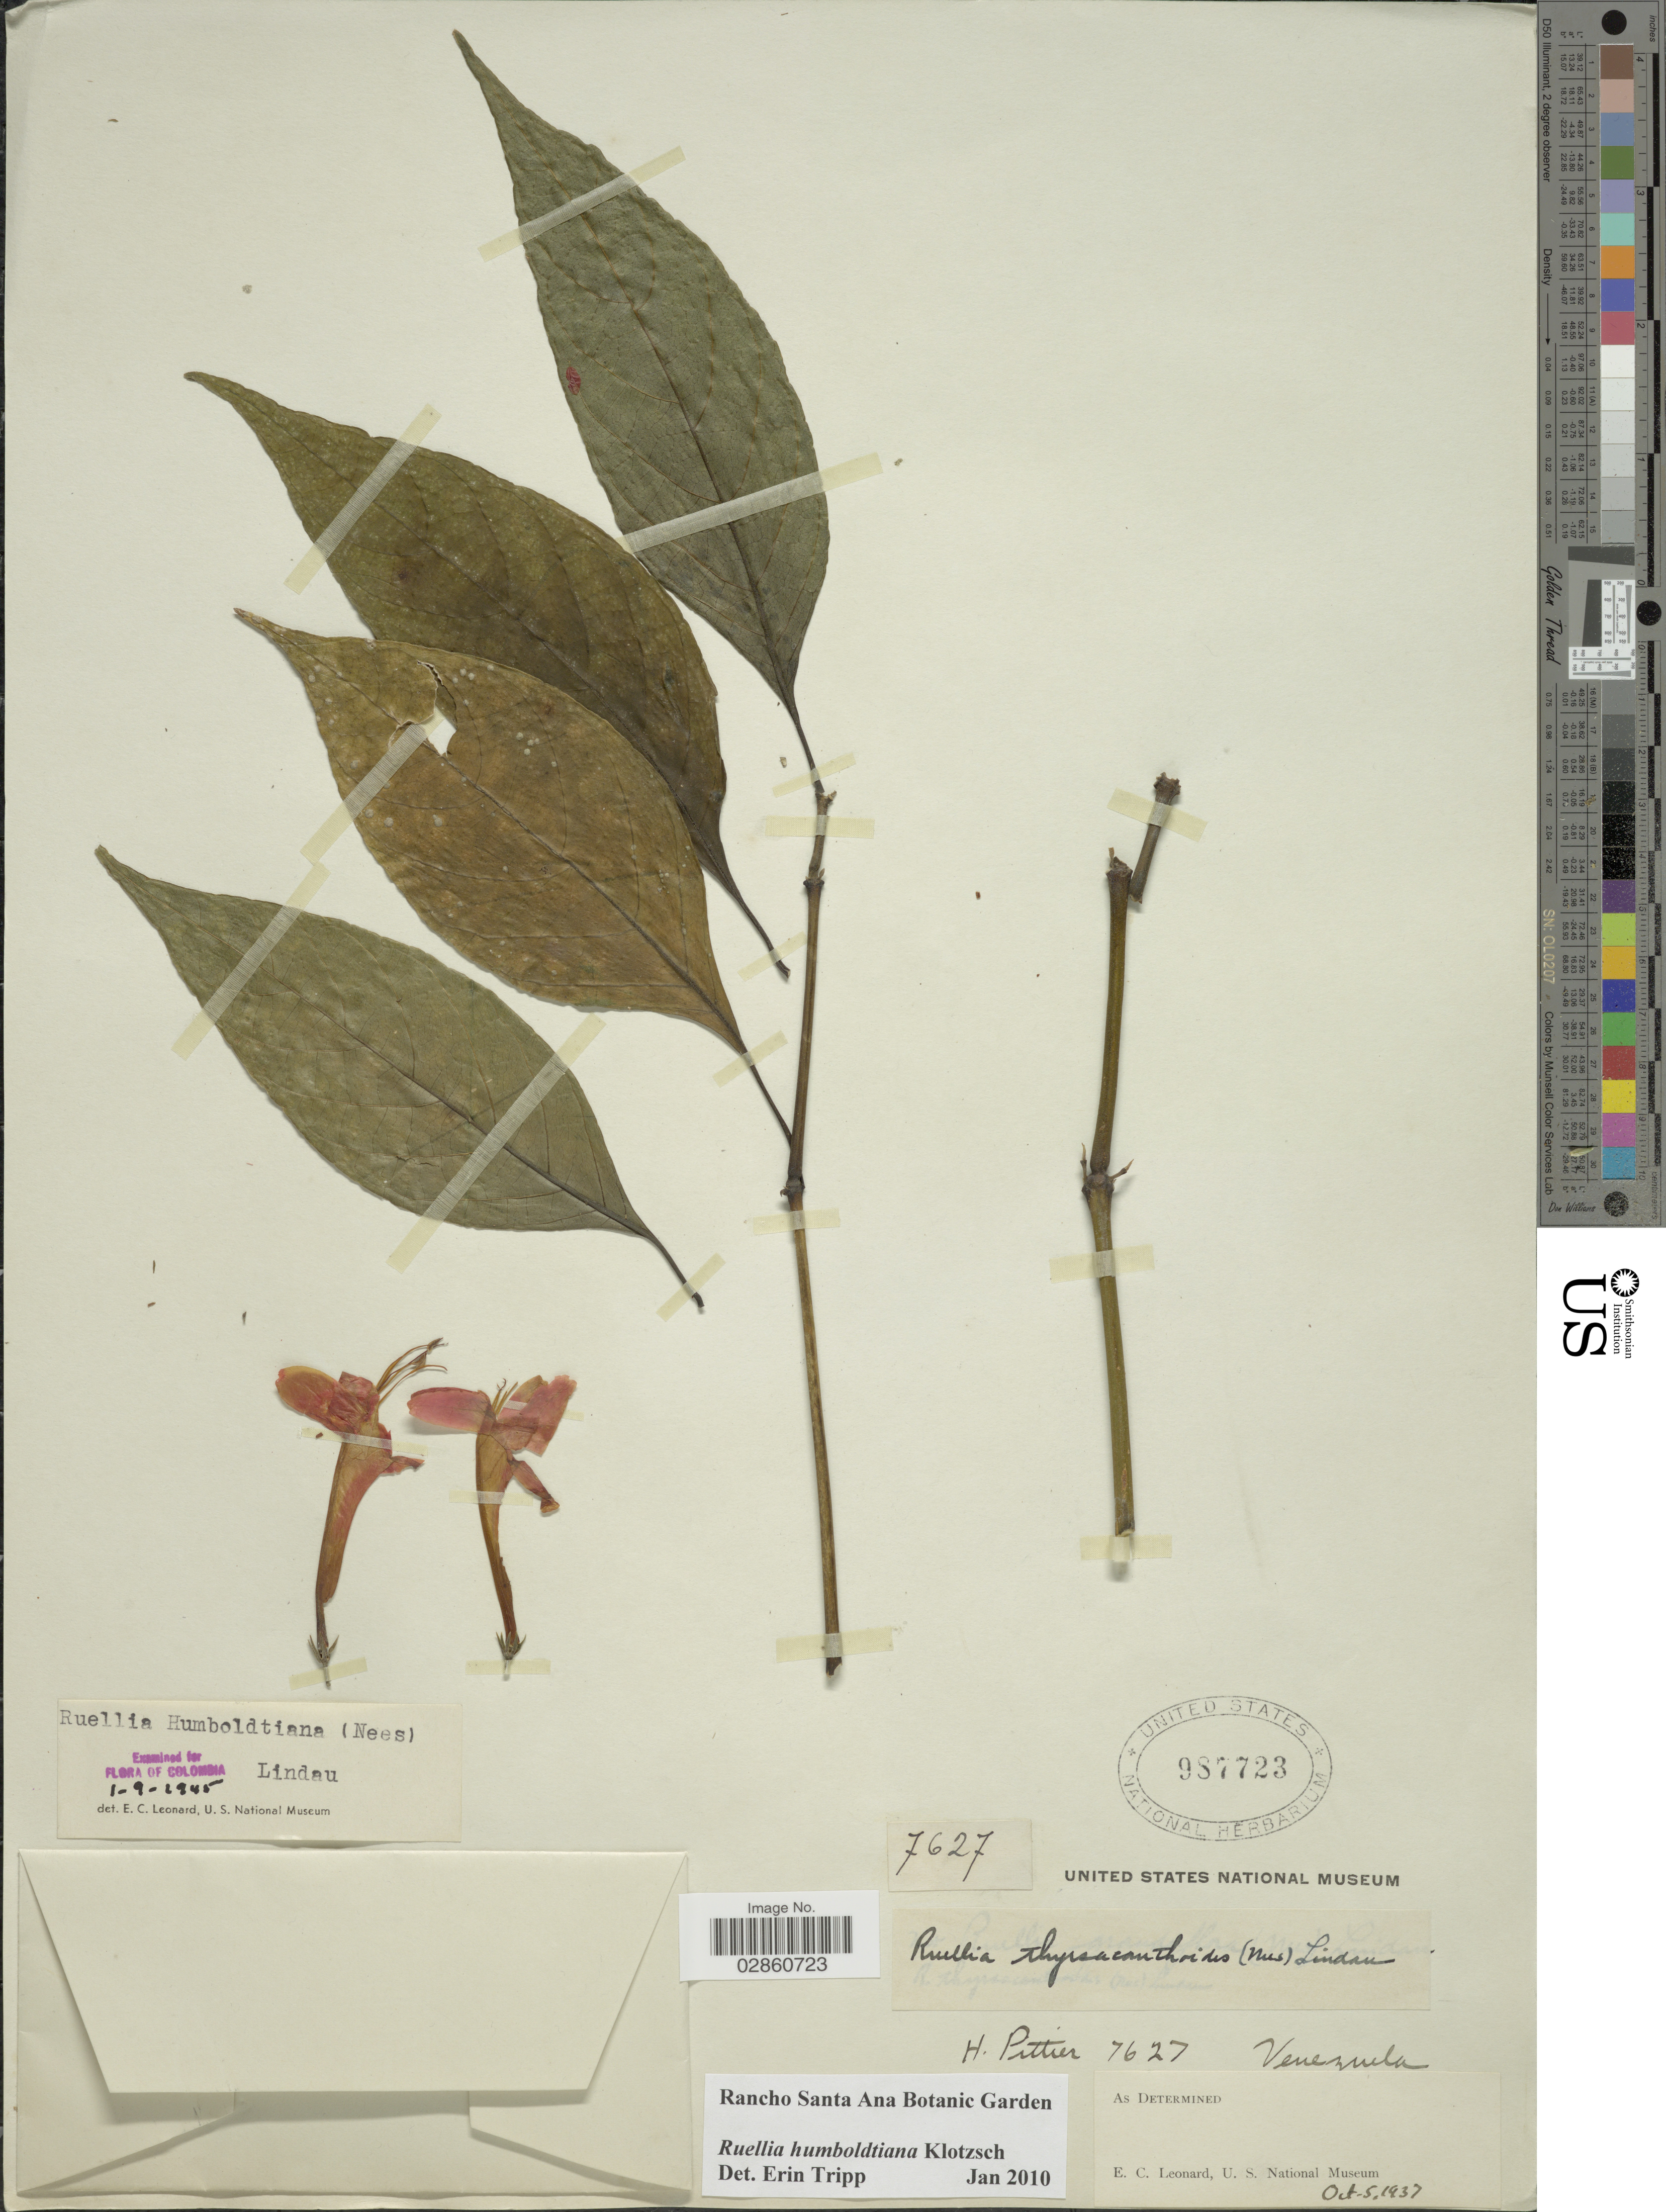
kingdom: Plantae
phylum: Tracheophyta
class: Magnoliopsida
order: Lamiales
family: Acanthaceae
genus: Ruellia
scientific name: Ruellia humboldtiana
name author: (Nees) Lindau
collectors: H. F. Pittier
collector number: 7627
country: Venezuela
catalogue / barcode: US 987723